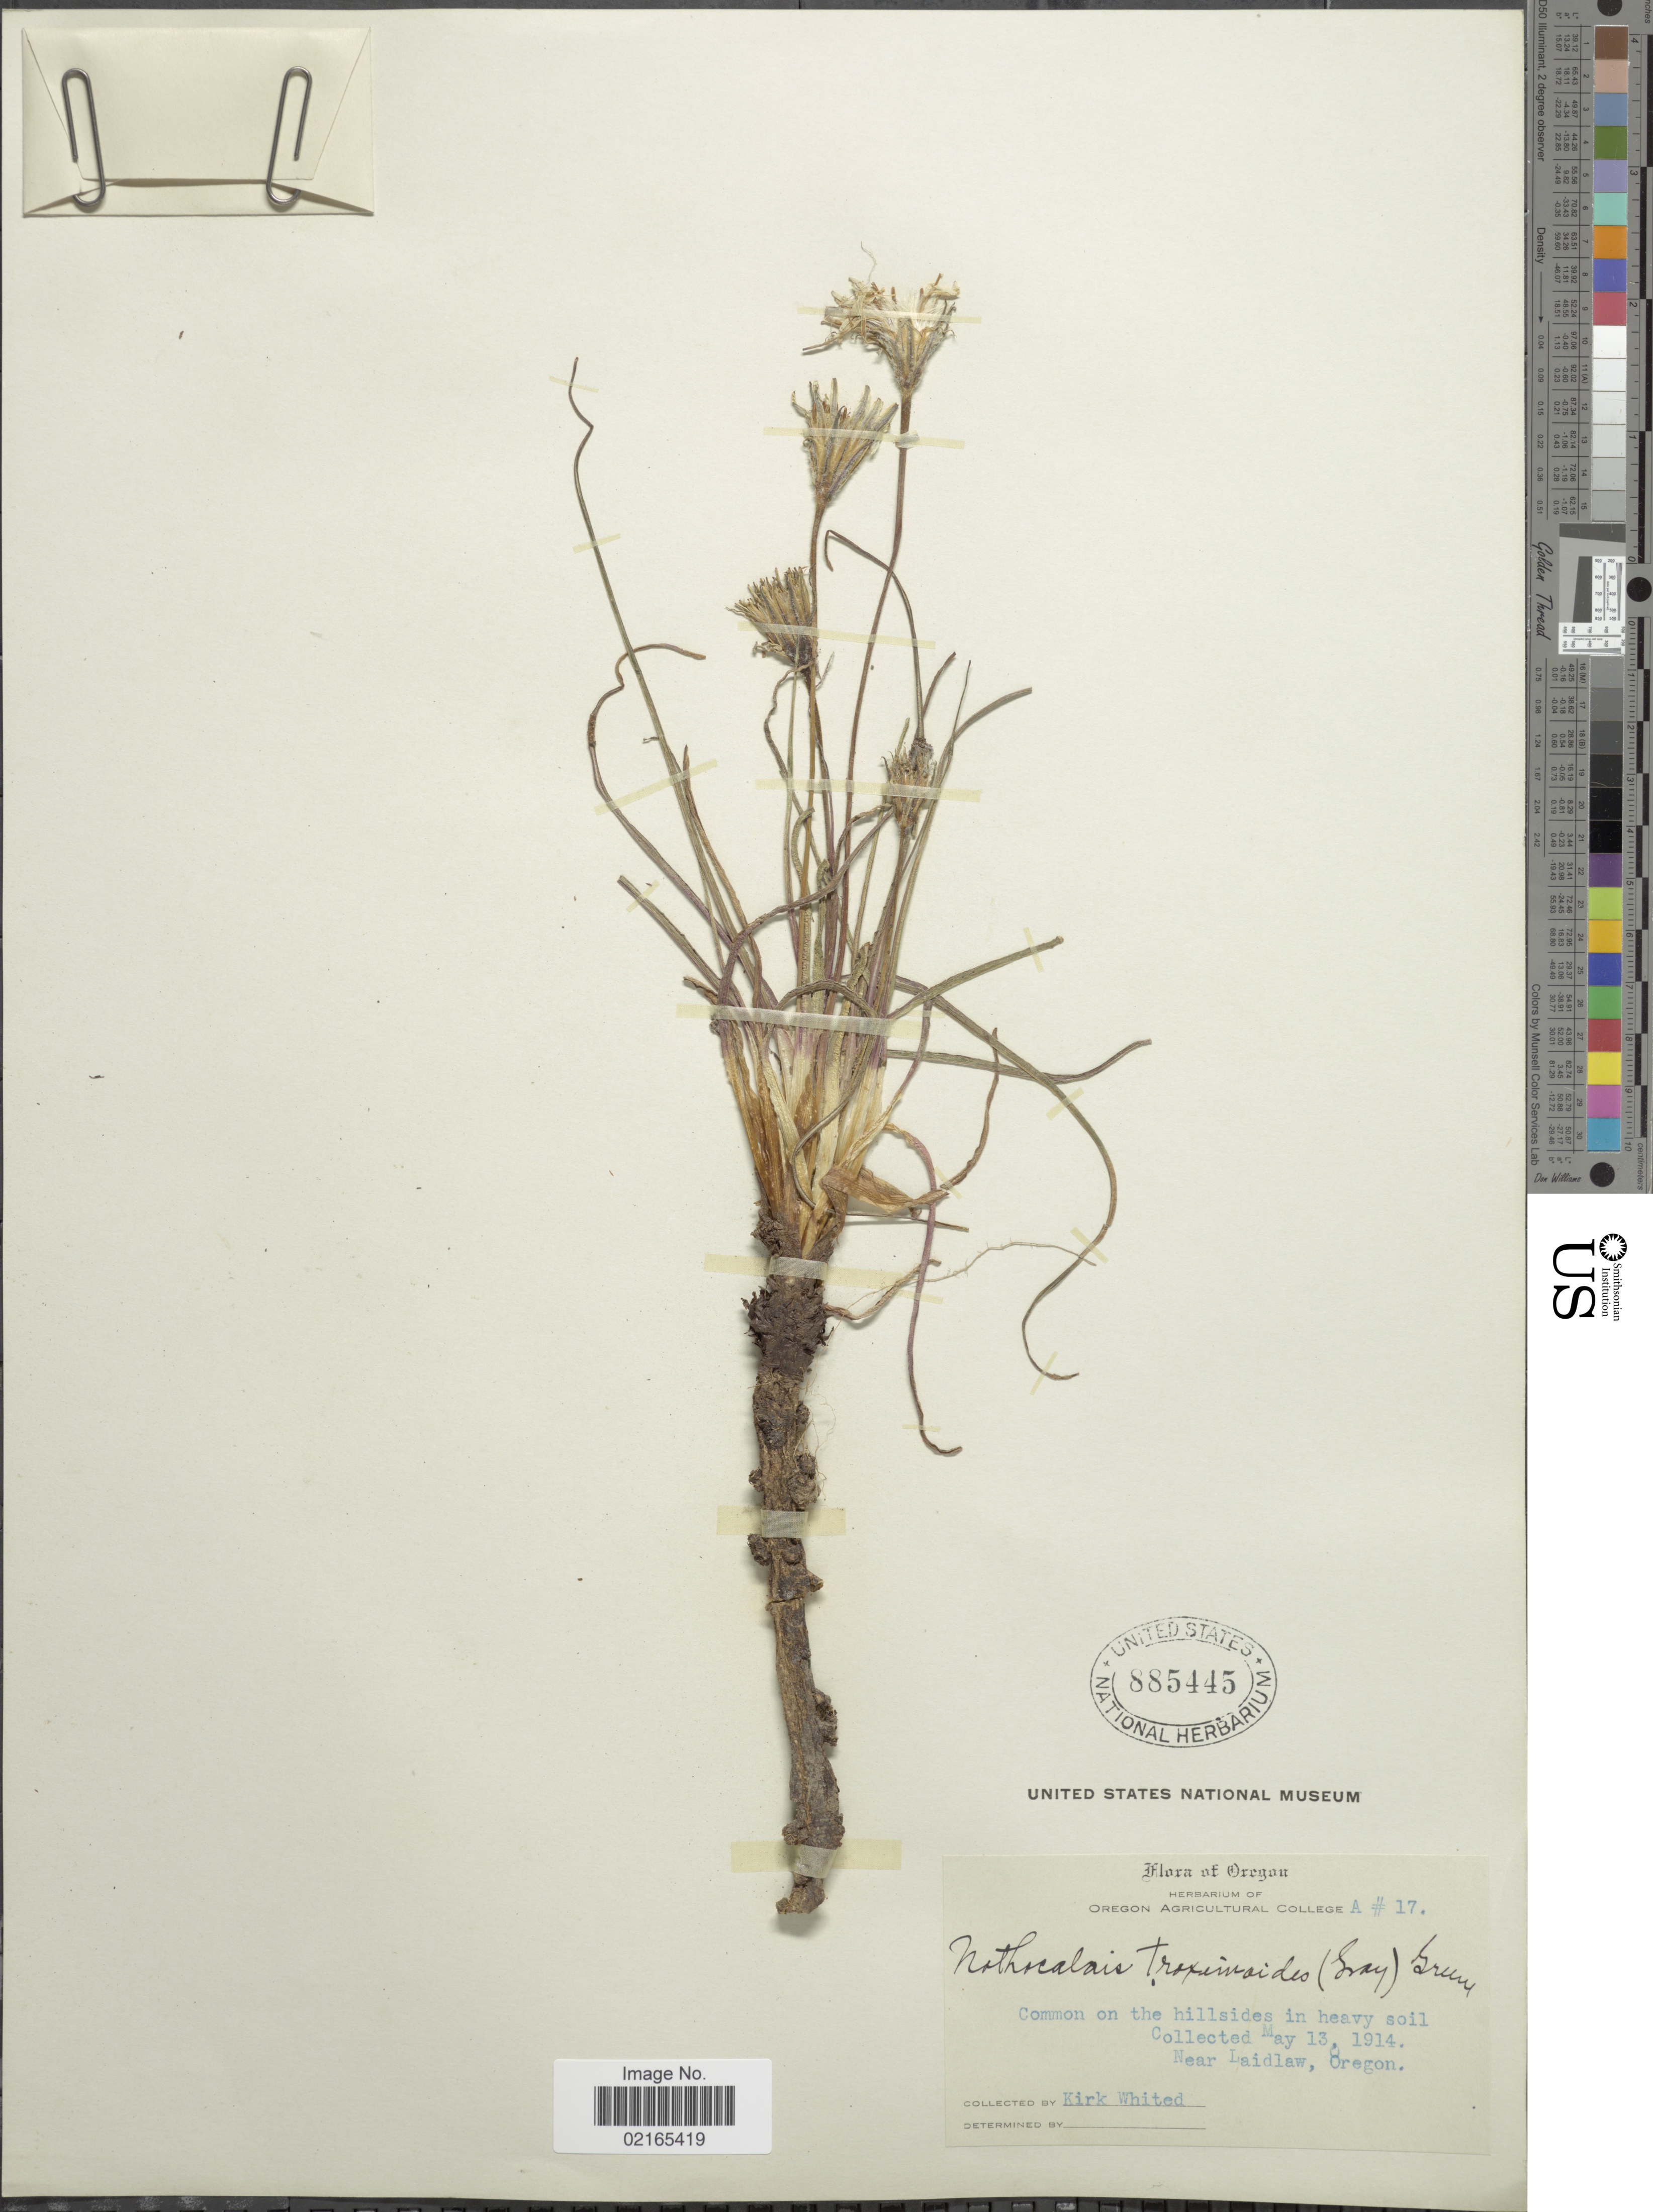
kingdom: Plantae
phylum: Tracheophyta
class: Magnoliopsida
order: Asterales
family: Asteraceae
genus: Nothocalais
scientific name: Nothocalais troximoides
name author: (A. Gray) Greene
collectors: K. Whited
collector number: A17*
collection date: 1914-05-13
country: United States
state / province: Oregon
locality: Common on the hillside in heavy soil, near Laidlaw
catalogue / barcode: US 885445